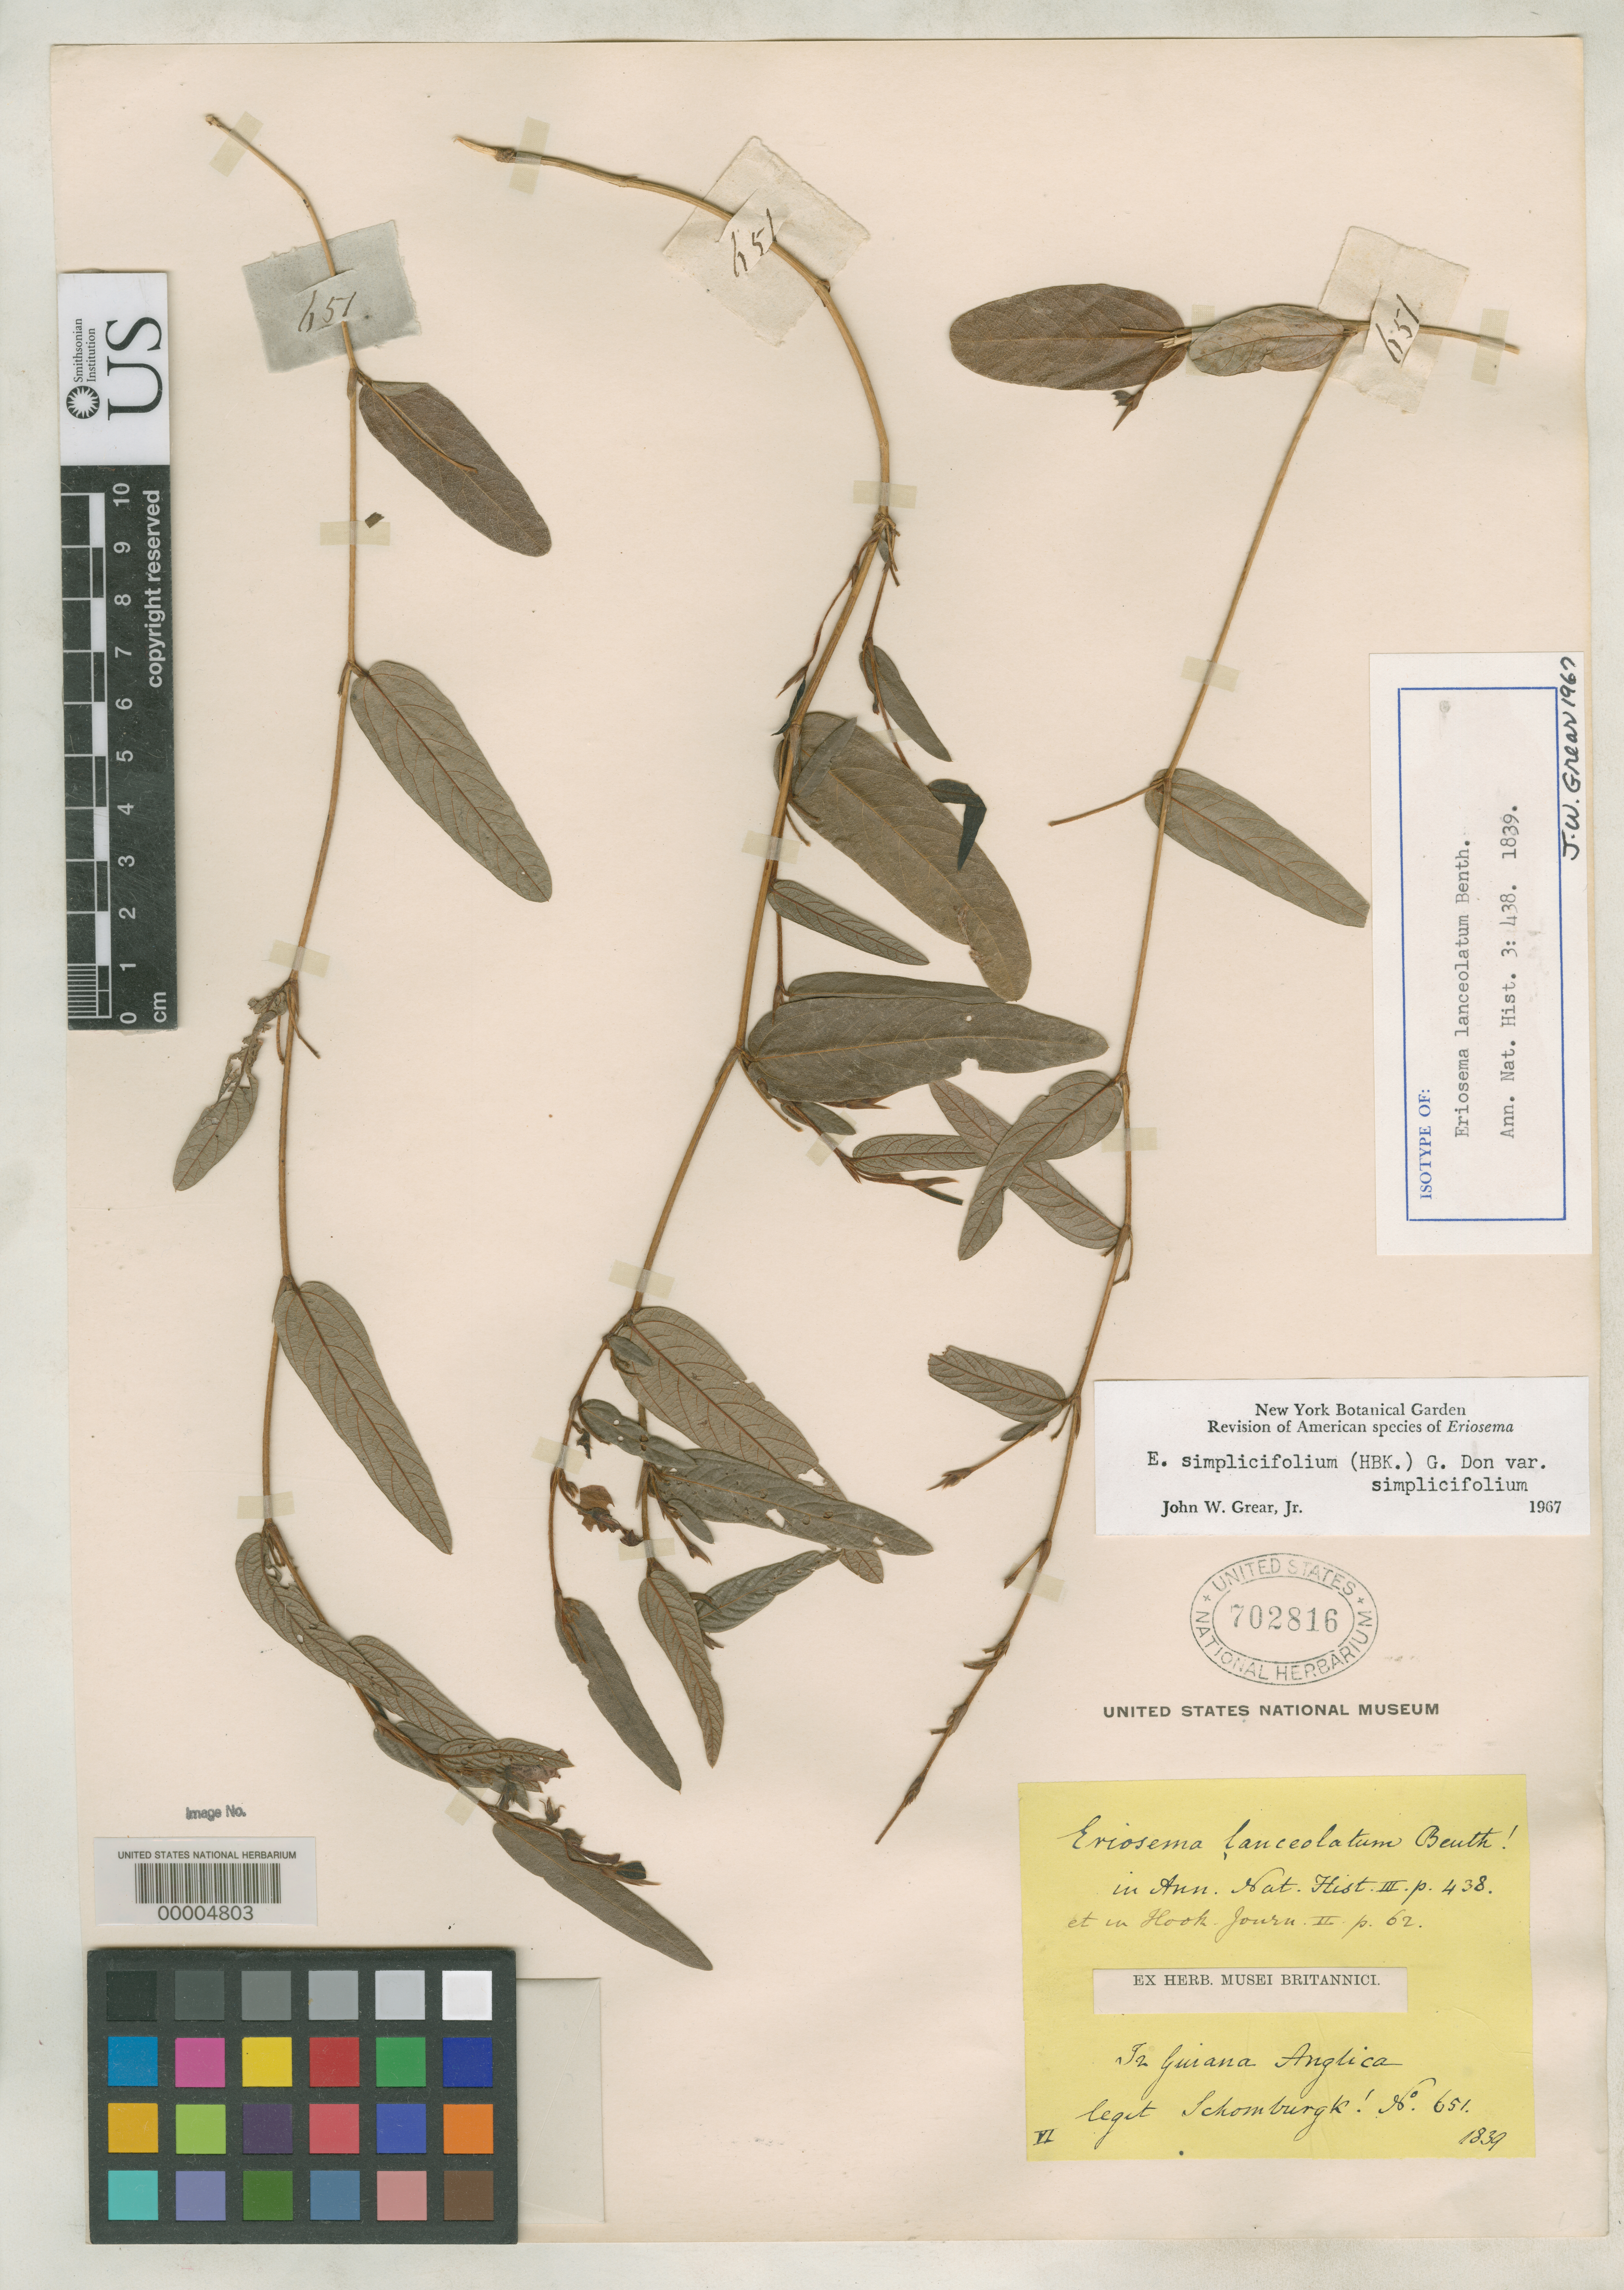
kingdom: Plantae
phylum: Tracheophyta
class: Magnoliopsida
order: Fabales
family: Fabaceae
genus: Eriosema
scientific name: Eriosema lanceolatum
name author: Benth.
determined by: Grear, J. W., Jr.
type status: Isolectotype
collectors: R. H. Schomburgk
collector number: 651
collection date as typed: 1839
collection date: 1839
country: Guyana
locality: In Guiana Anglica.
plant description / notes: Also published in J. Bot. (Hooker) 2(10): 62 (1840). Effectively lectotypified by Grear (both publications cite collections from British Guiana & French Guiana).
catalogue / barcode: US 702816